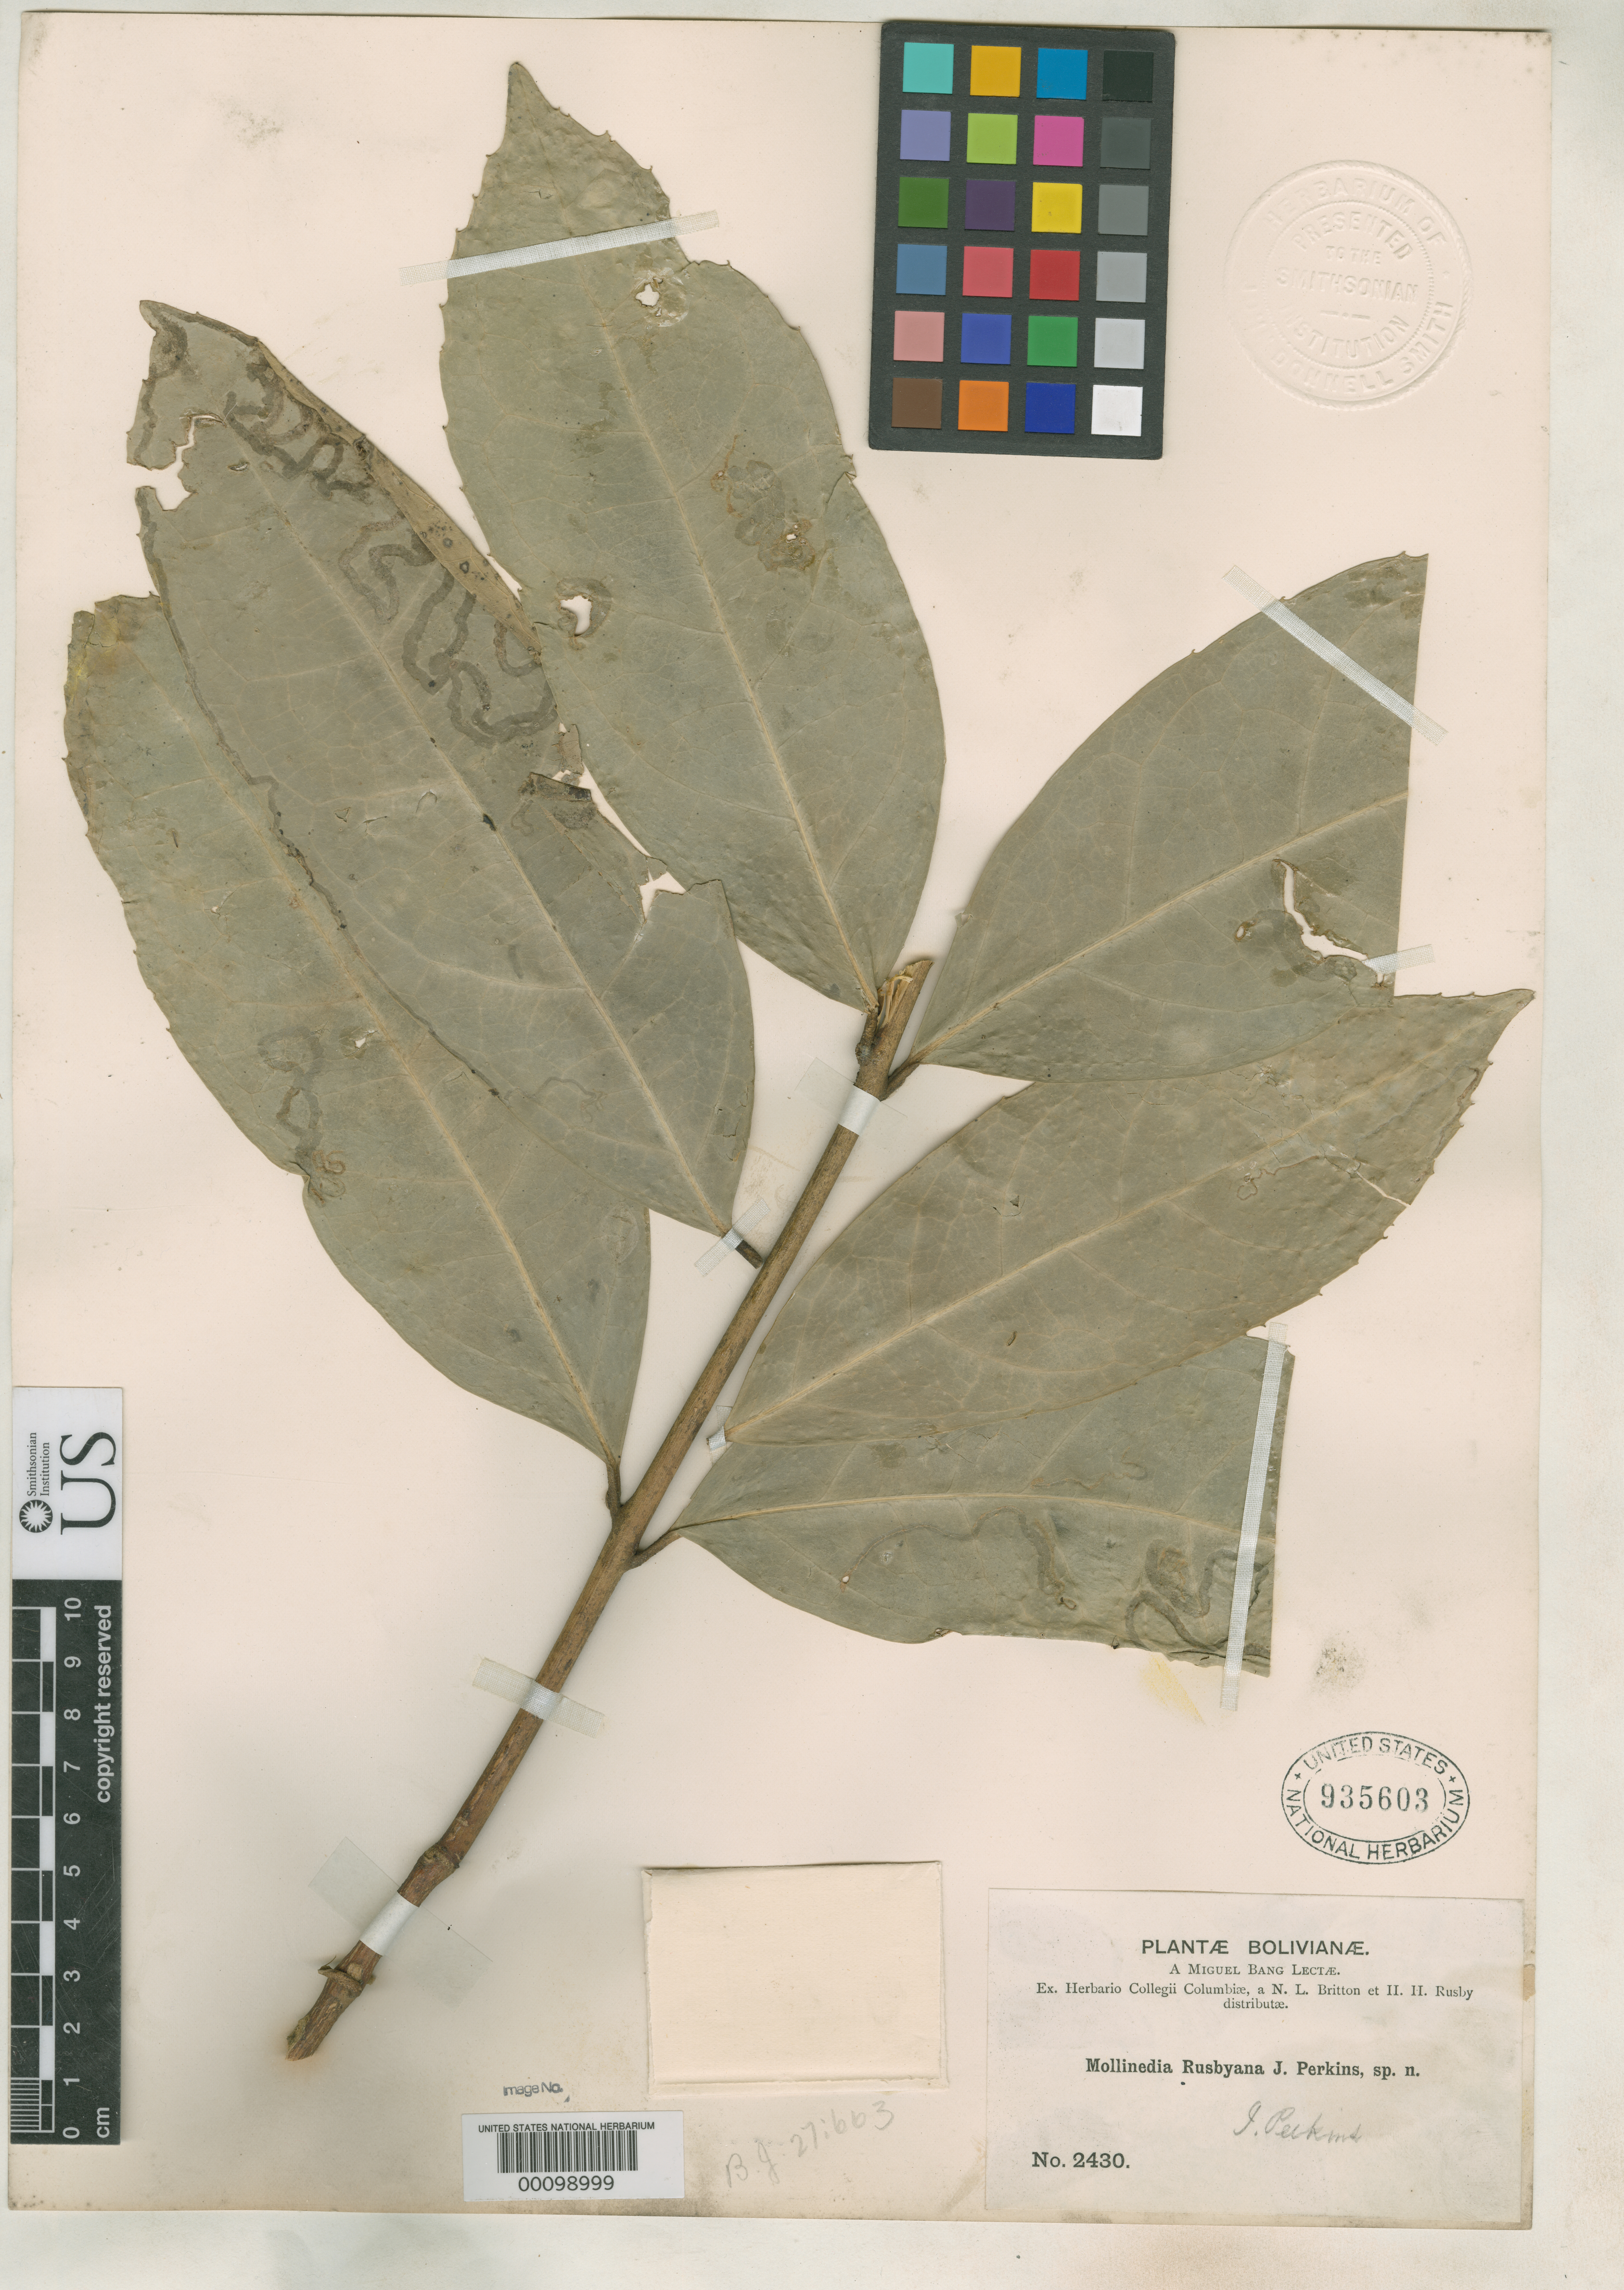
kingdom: Plantae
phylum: Tracheophyta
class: Magnoliopsida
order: Laurales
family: Monimiaceae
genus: Mollinedia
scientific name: Mollinedia rusbyana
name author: Perkins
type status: Isotype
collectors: M. Bang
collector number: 2430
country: Bolivia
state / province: La Paz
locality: Coripata, Yungas.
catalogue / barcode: US 935603